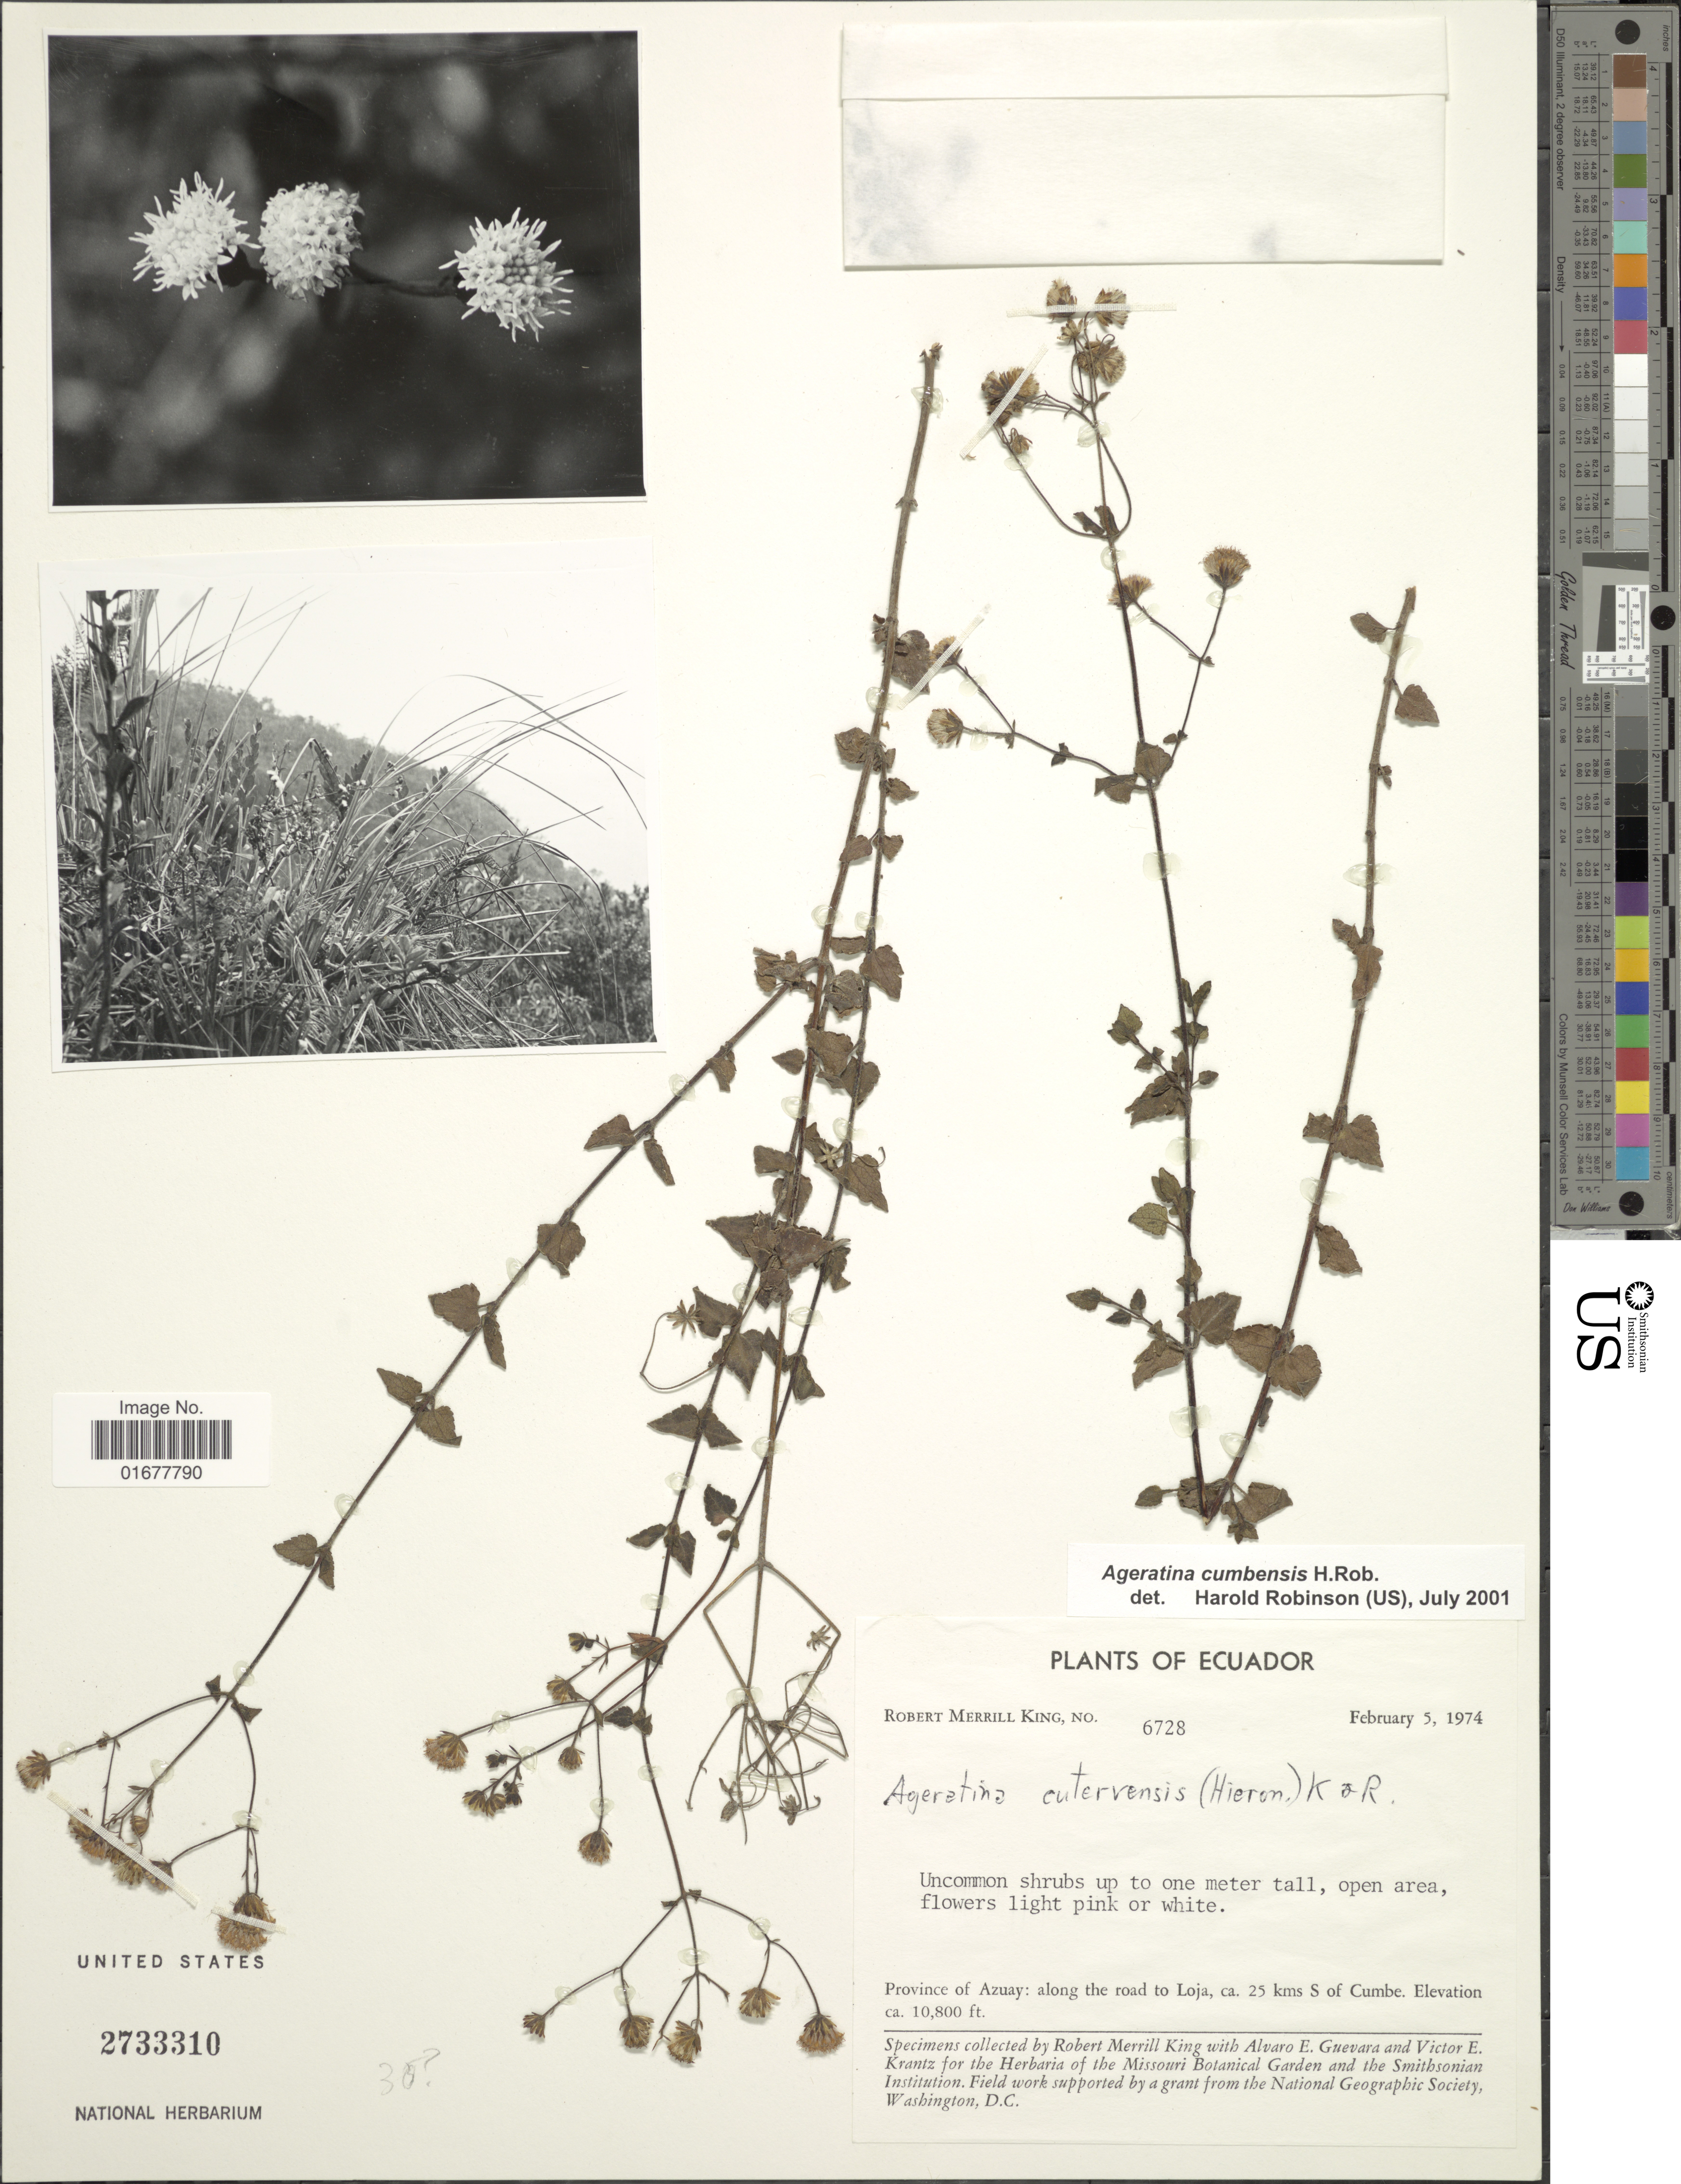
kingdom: Plantae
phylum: Tracheophyta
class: Magnoliopsida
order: Asterales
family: Asteraceae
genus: Ageratina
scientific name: Ageratina cumbensis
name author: H. Rob.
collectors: R. M. King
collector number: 6728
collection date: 1974-02-05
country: Ecuador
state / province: Azuay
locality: Along the road to Loja, ca. 25 kms S of Cumbe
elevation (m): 3292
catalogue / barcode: US 2733310